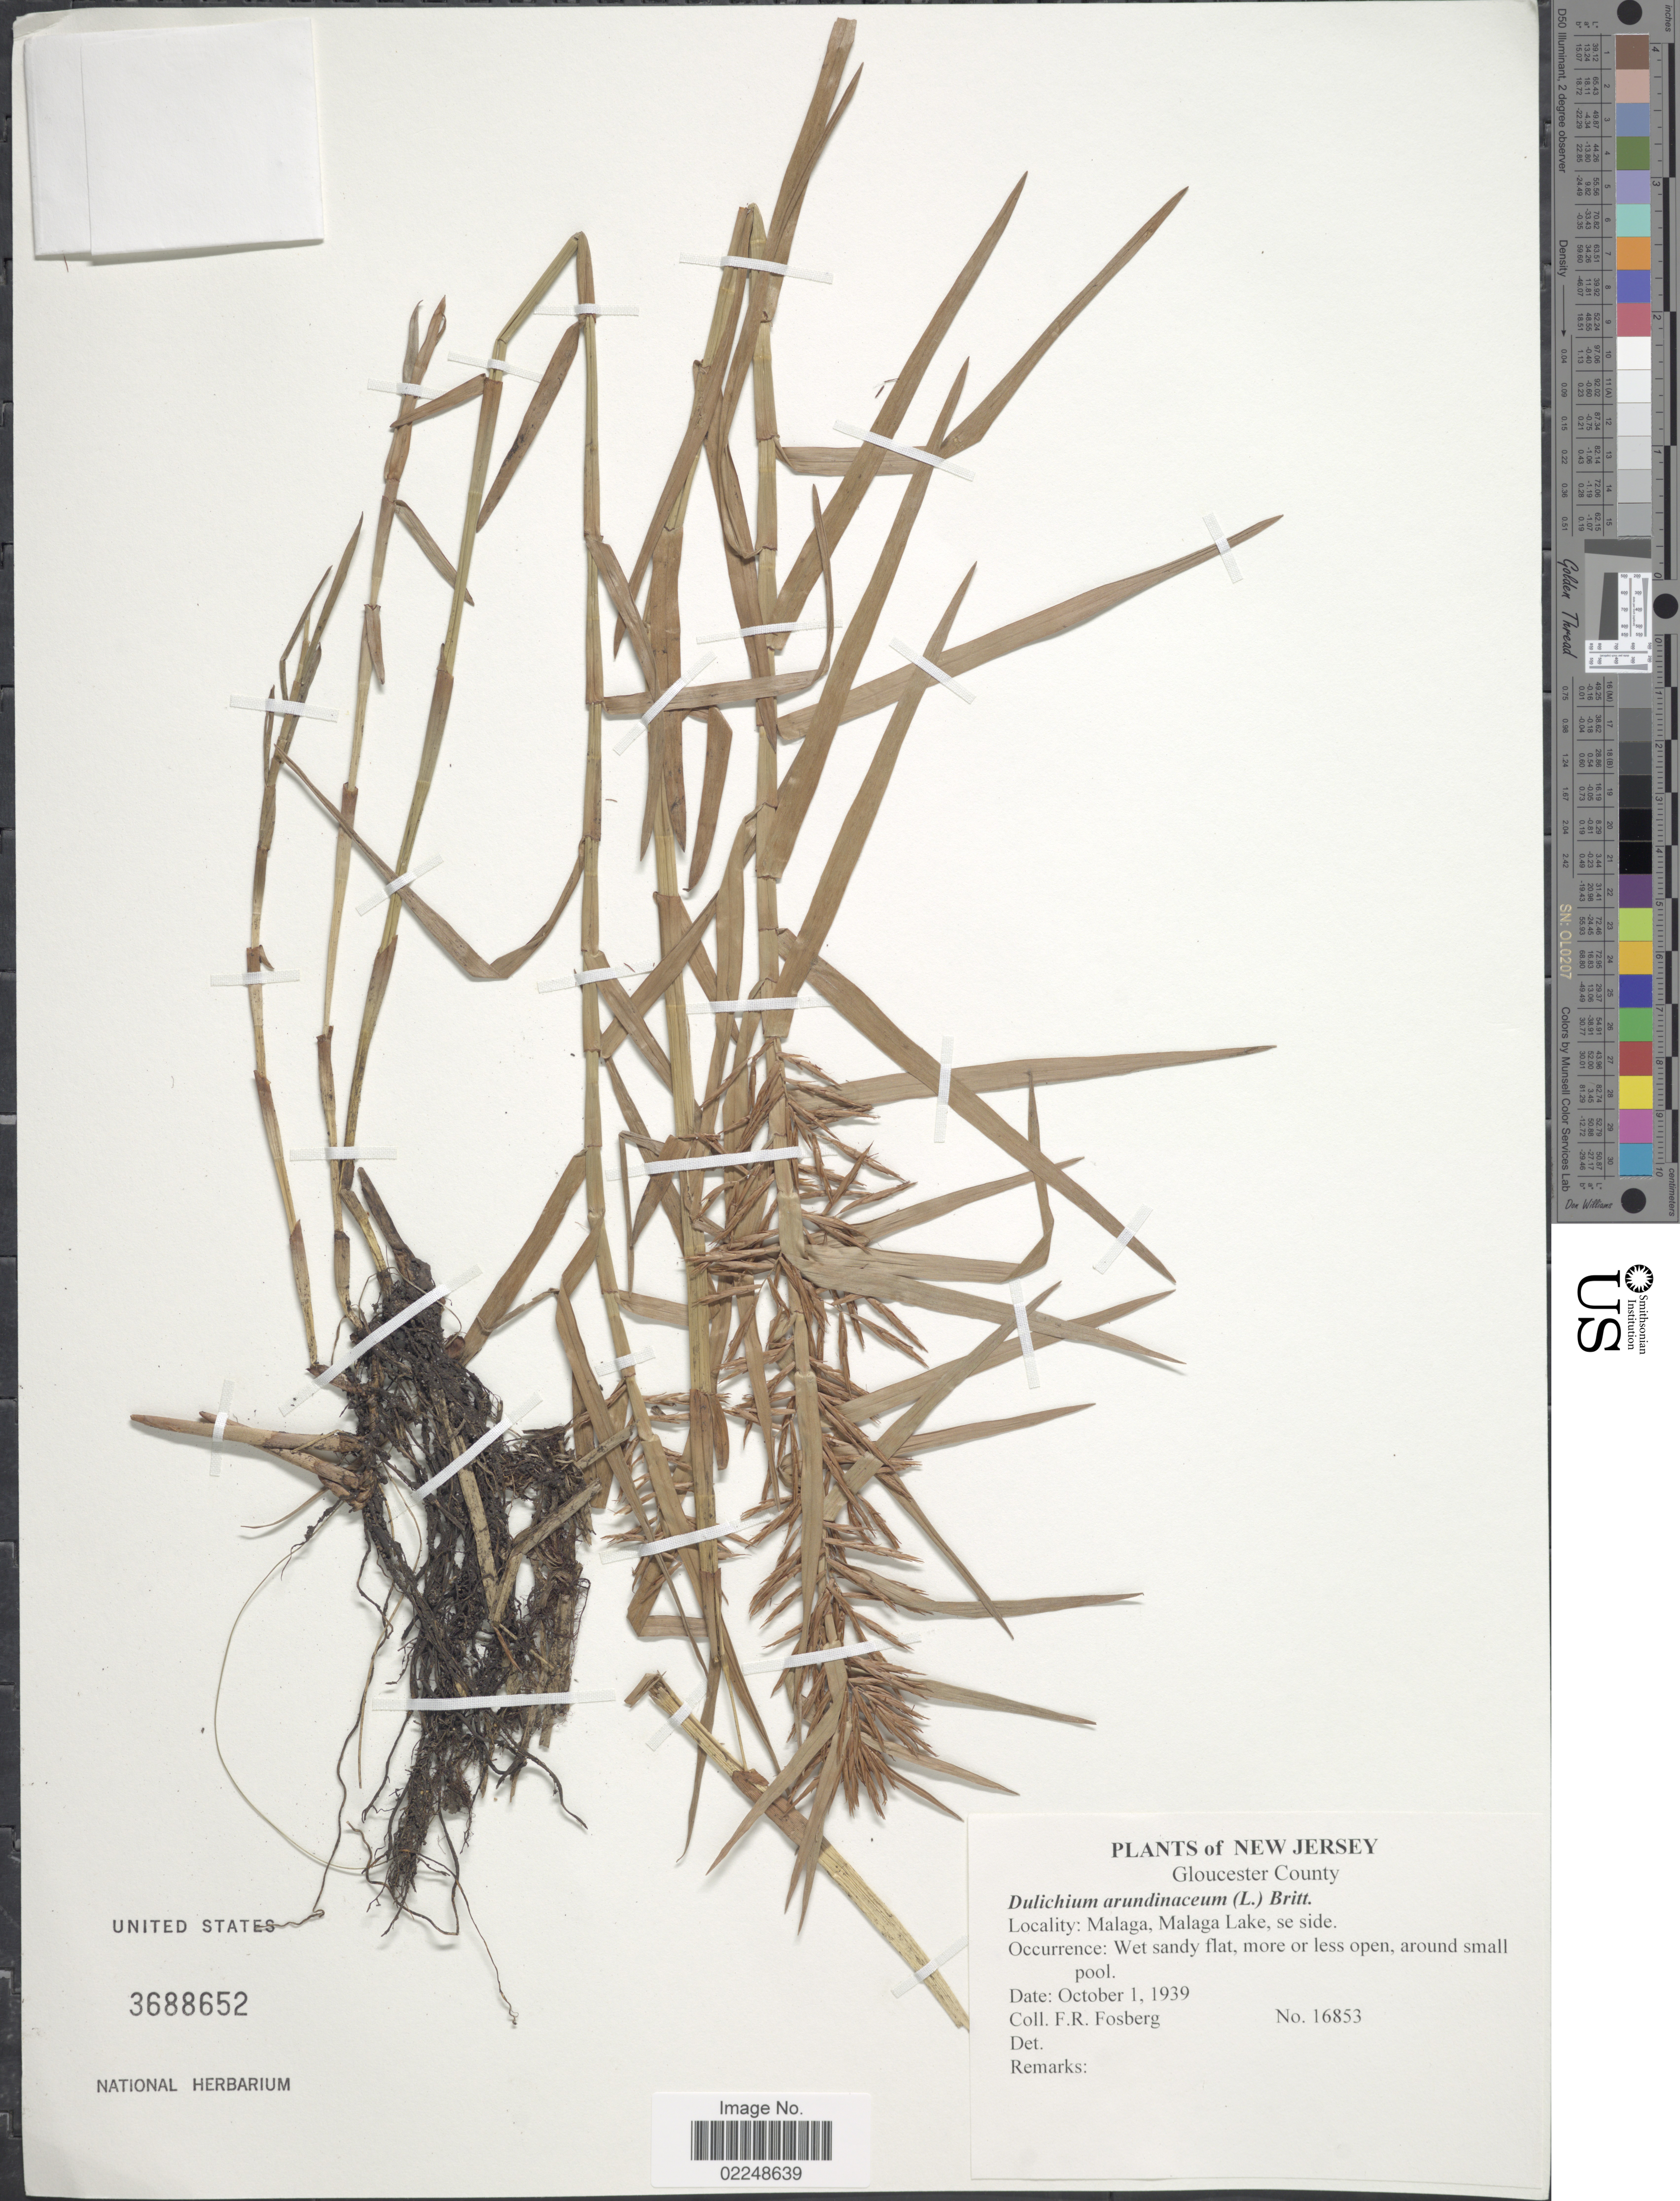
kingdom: Plantae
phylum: Tracheophyta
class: Liliopsida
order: Poales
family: Cyperaceae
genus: Dulichium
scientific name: Dulichium arundinaceum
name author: (L.) Britton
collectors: F. R. Fosberg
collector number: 16853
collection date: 1939-10-01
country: United States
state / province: New Jersey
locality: Gloucester County, Malaga, Malaga Lake, se side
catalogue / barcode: US 3688652